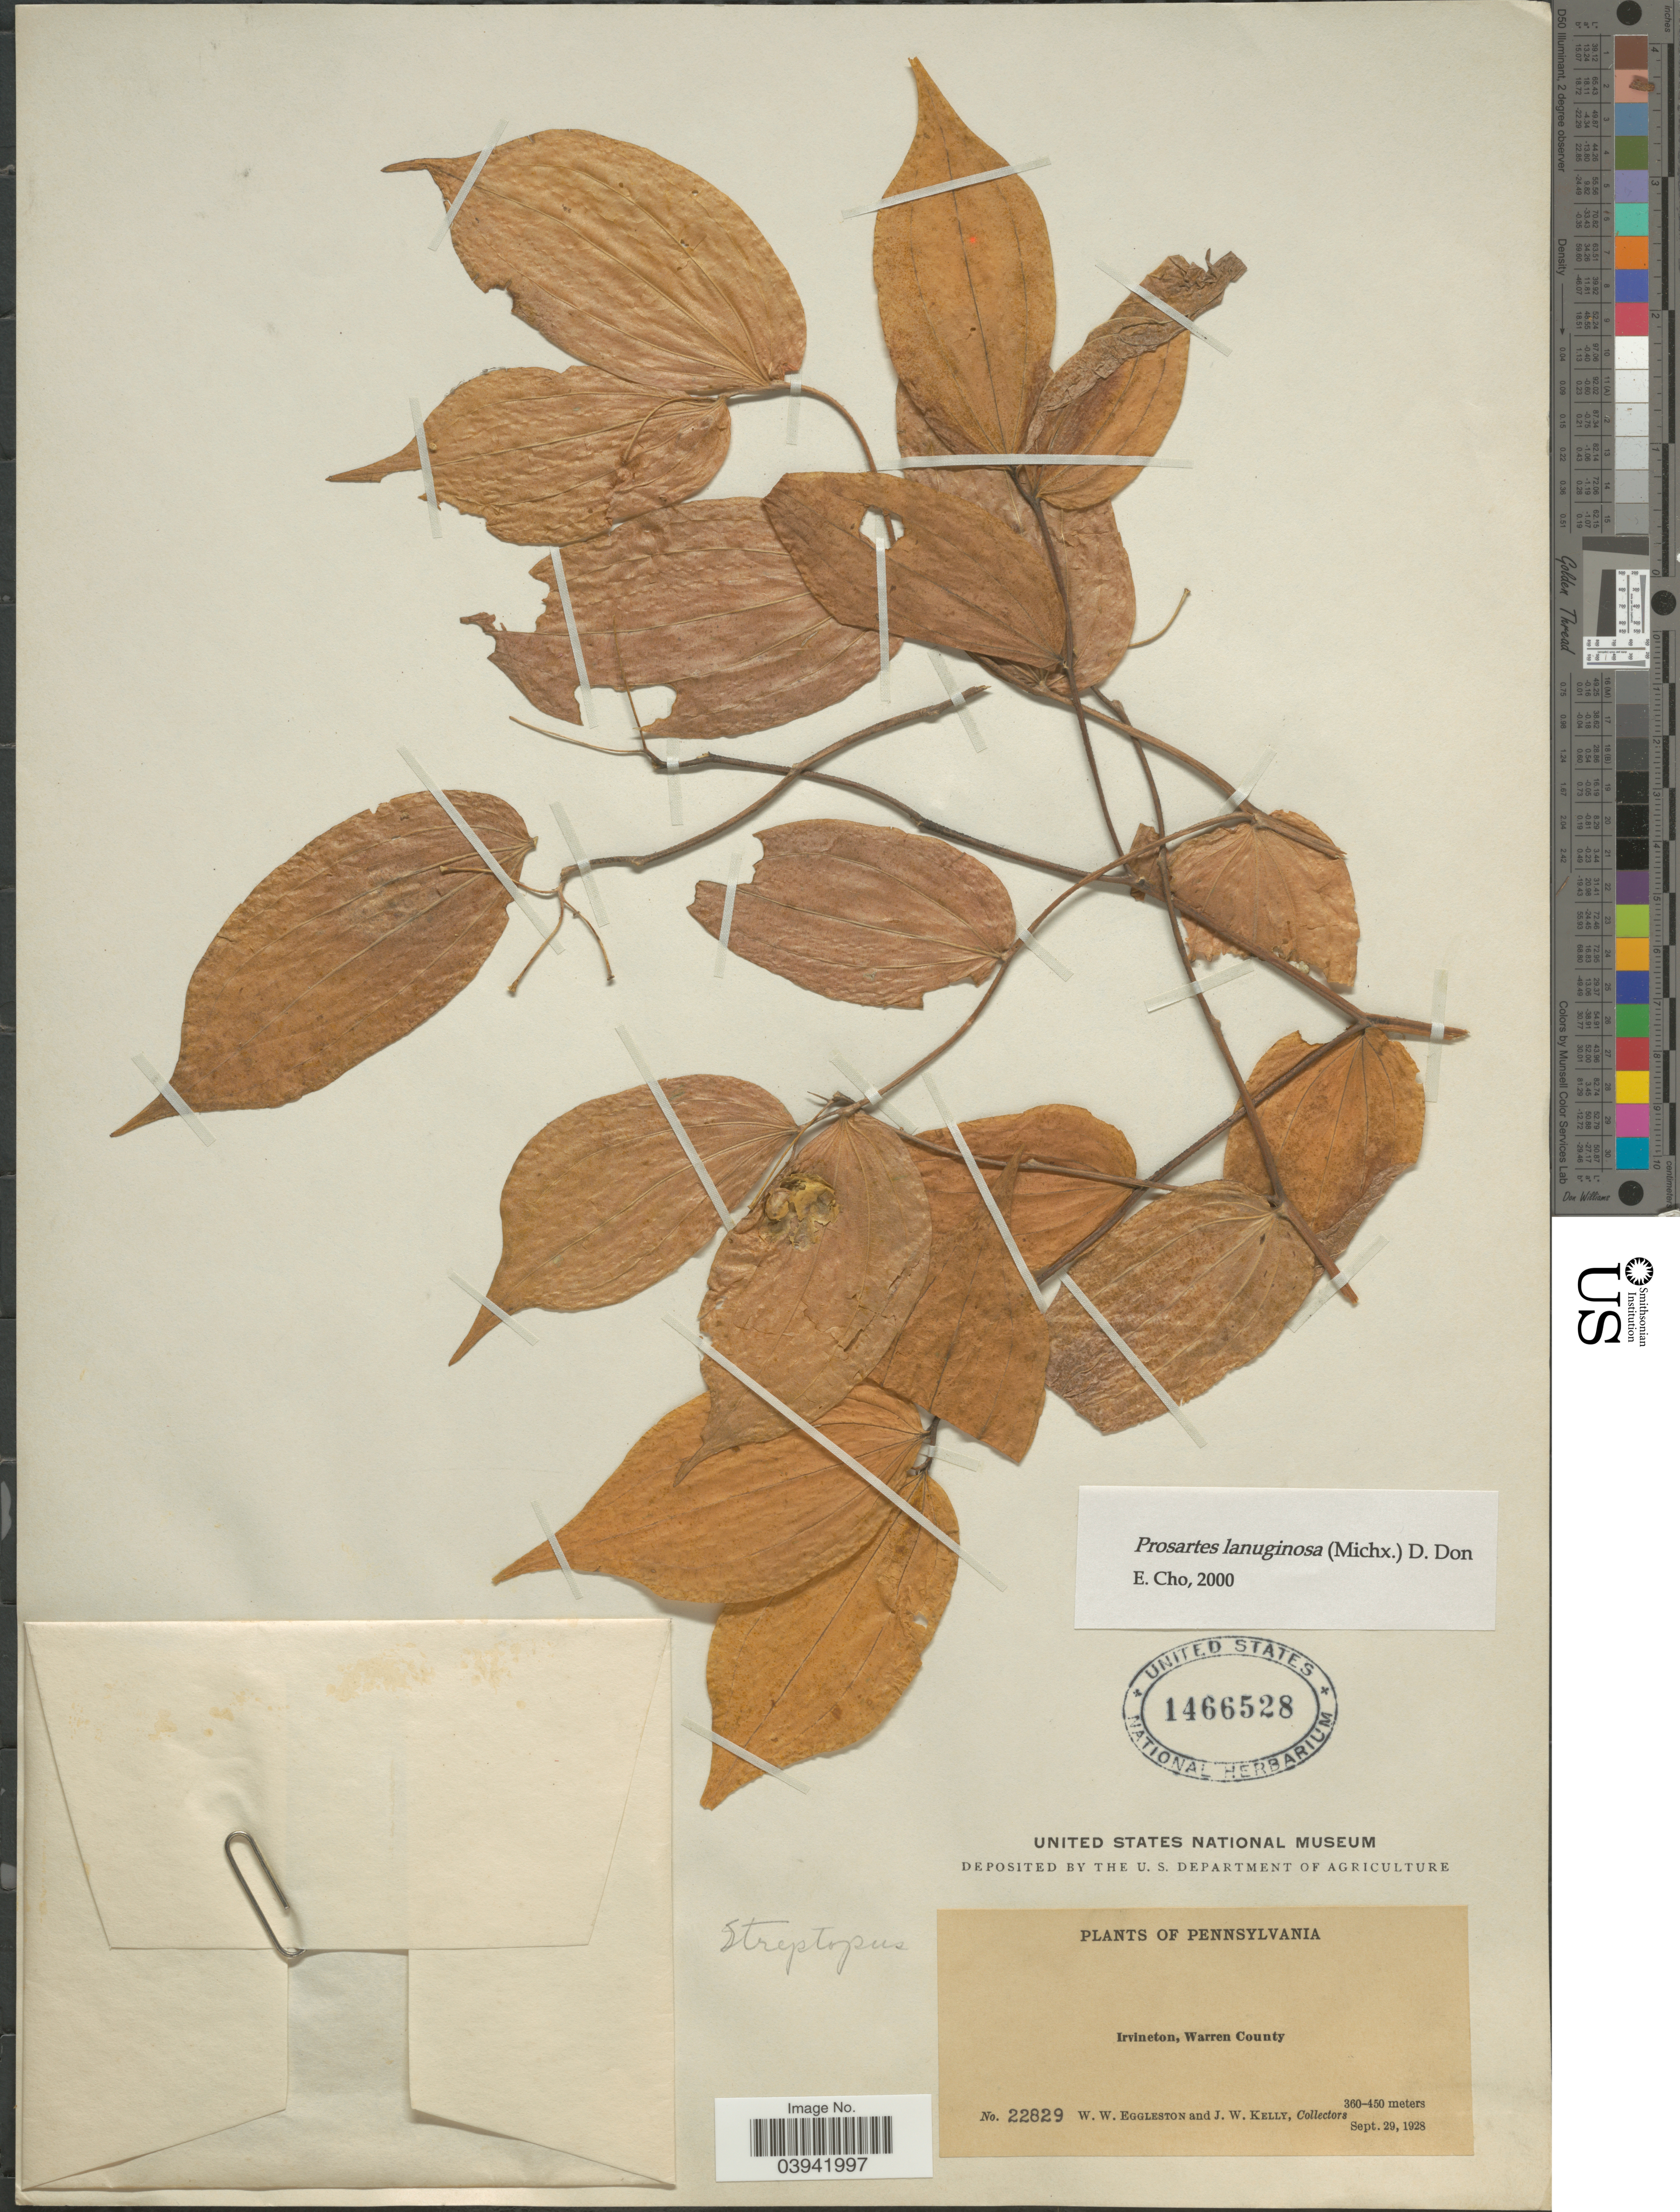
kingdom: Plantae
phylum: Tracheophyta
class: Liliopsida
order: Liliales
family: Liliaceae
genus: Prosartes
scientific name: Prosartes lanuginosa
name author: D. Don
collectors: W. W. Eggleston & J. Kelly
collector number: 22829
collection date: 1928-09-29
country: United States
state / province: Pennsylvania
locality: Irvineton, Warren County.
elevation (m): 360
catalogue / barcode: US 1466528